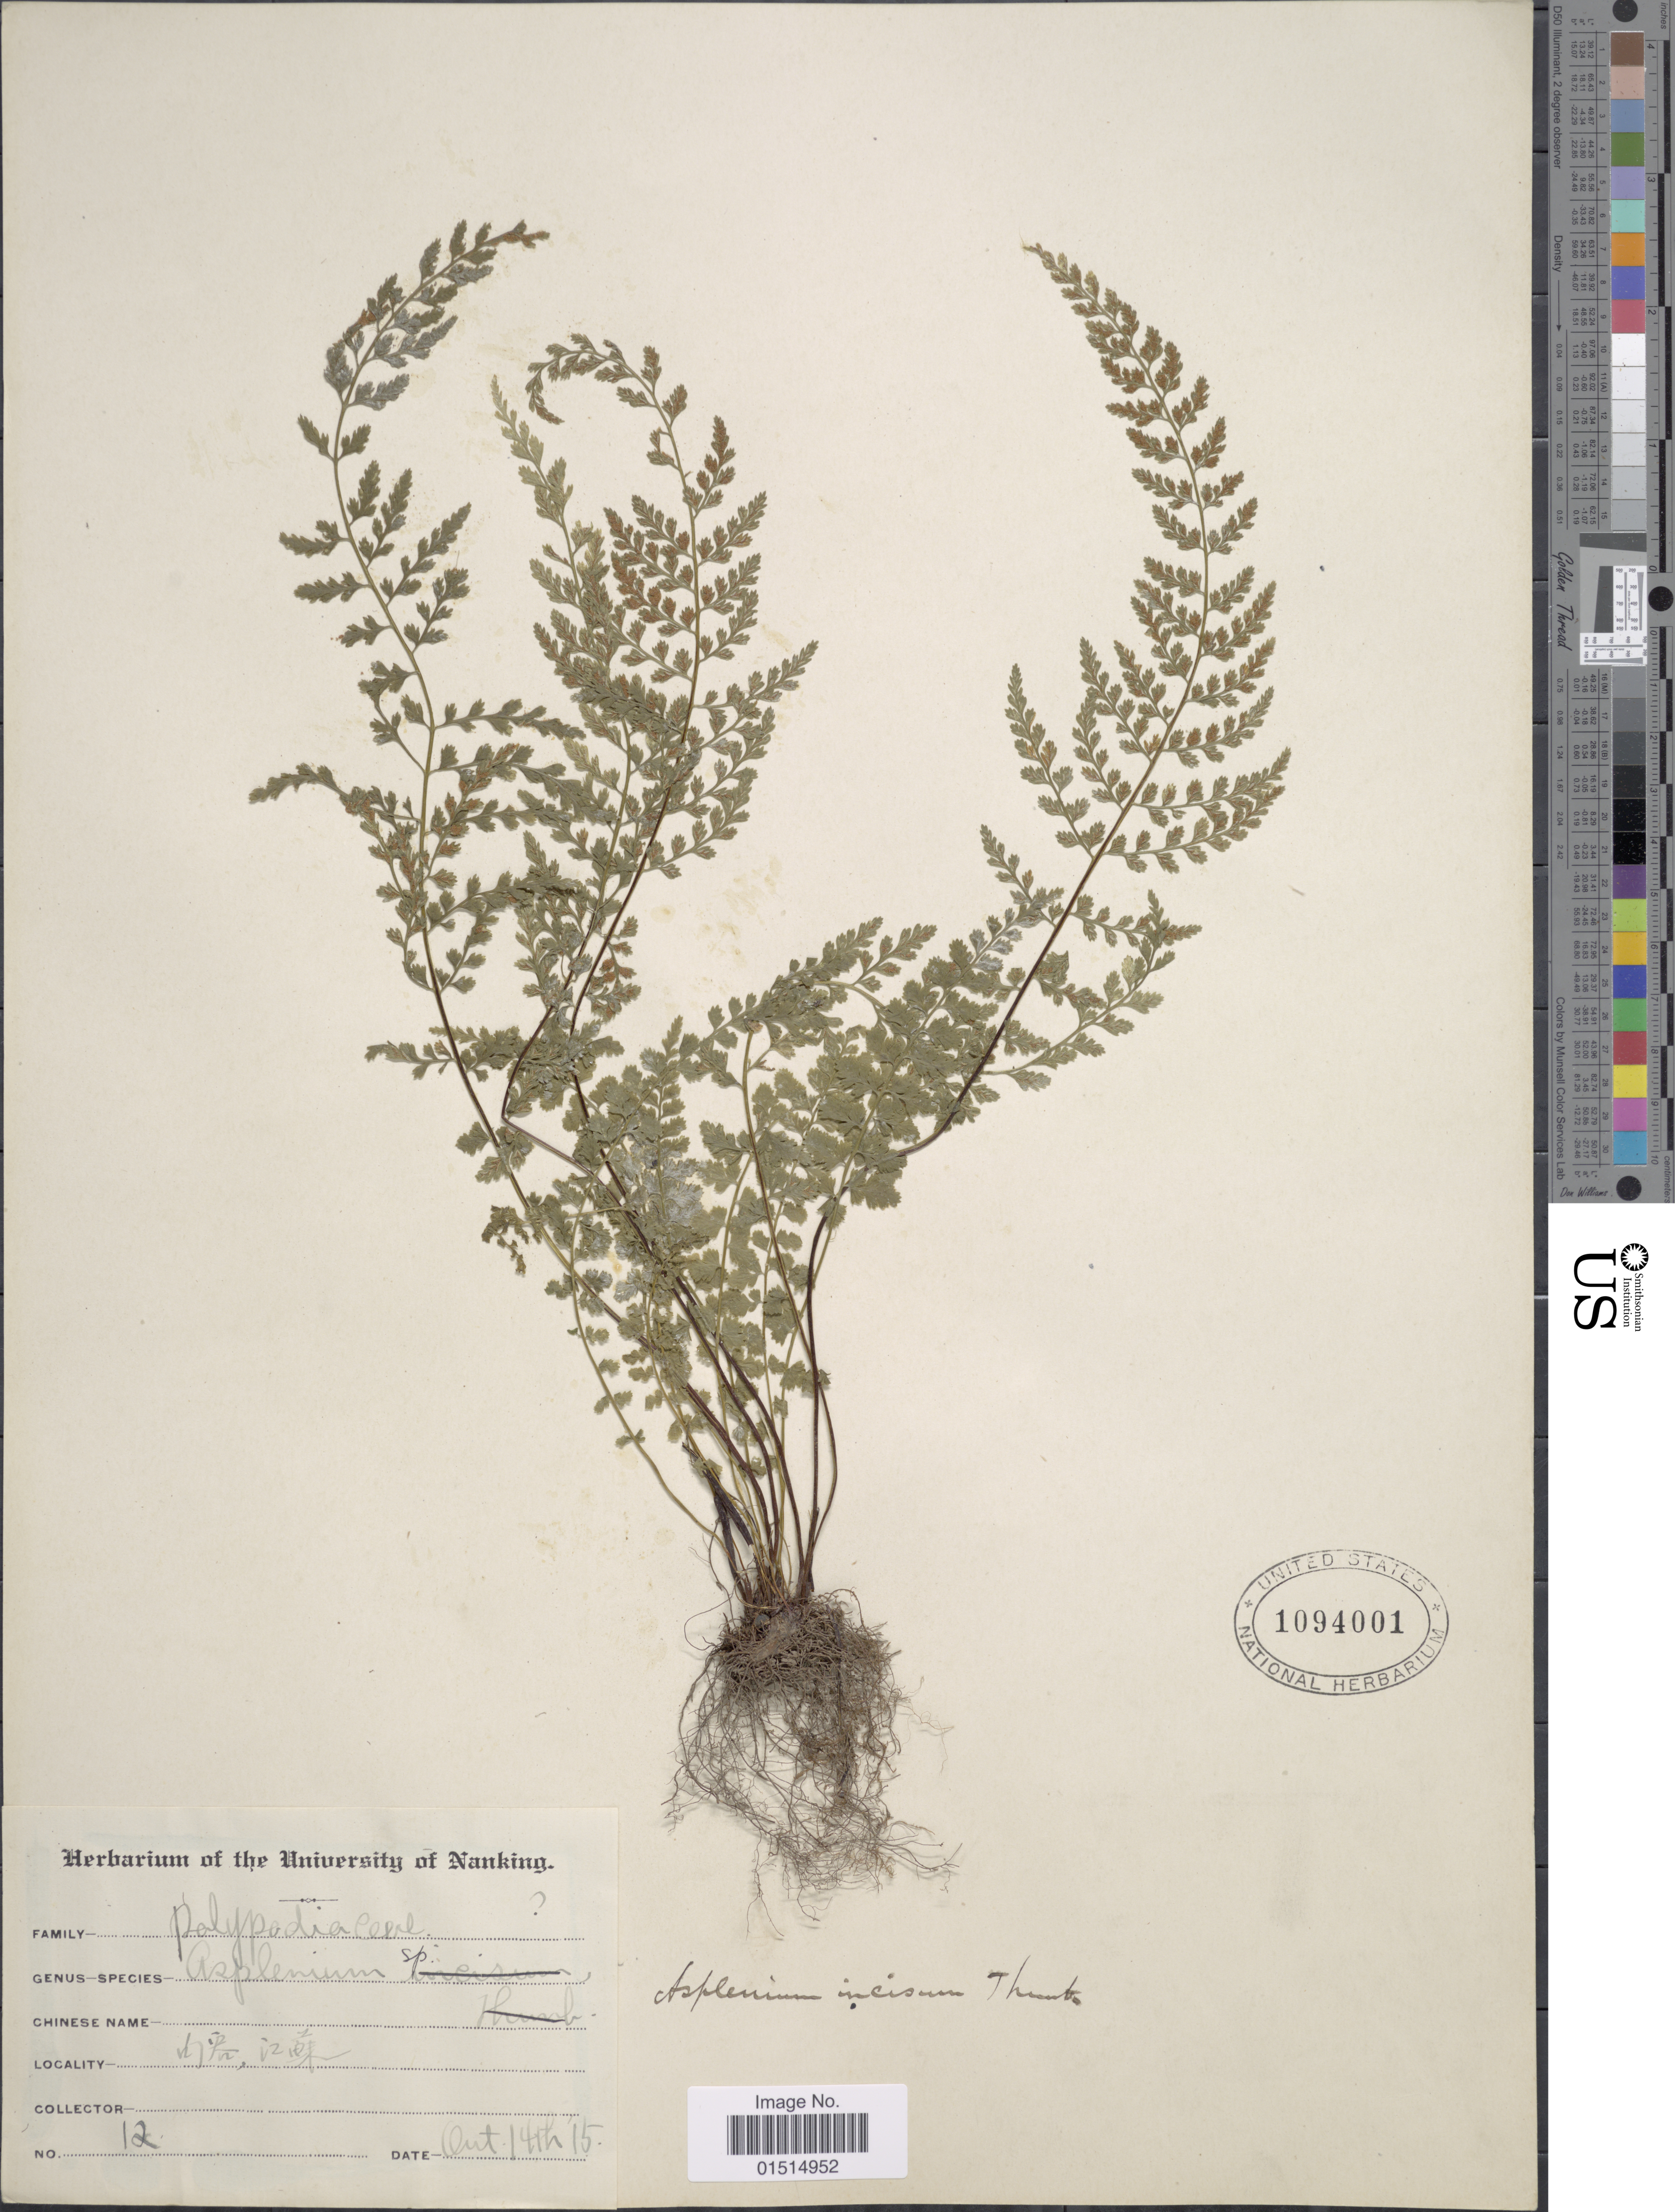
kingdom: Plantae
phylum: Tracheophyta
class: Polypodiopsida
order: Polypodiales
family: Aspleniaceae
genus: Asplenium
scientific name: Asplenium incisum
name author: Thunb.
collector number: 12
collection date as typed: Transcribed d/m/y: 14/10/15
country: China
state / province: Jiangsu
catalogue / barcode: US 1094001